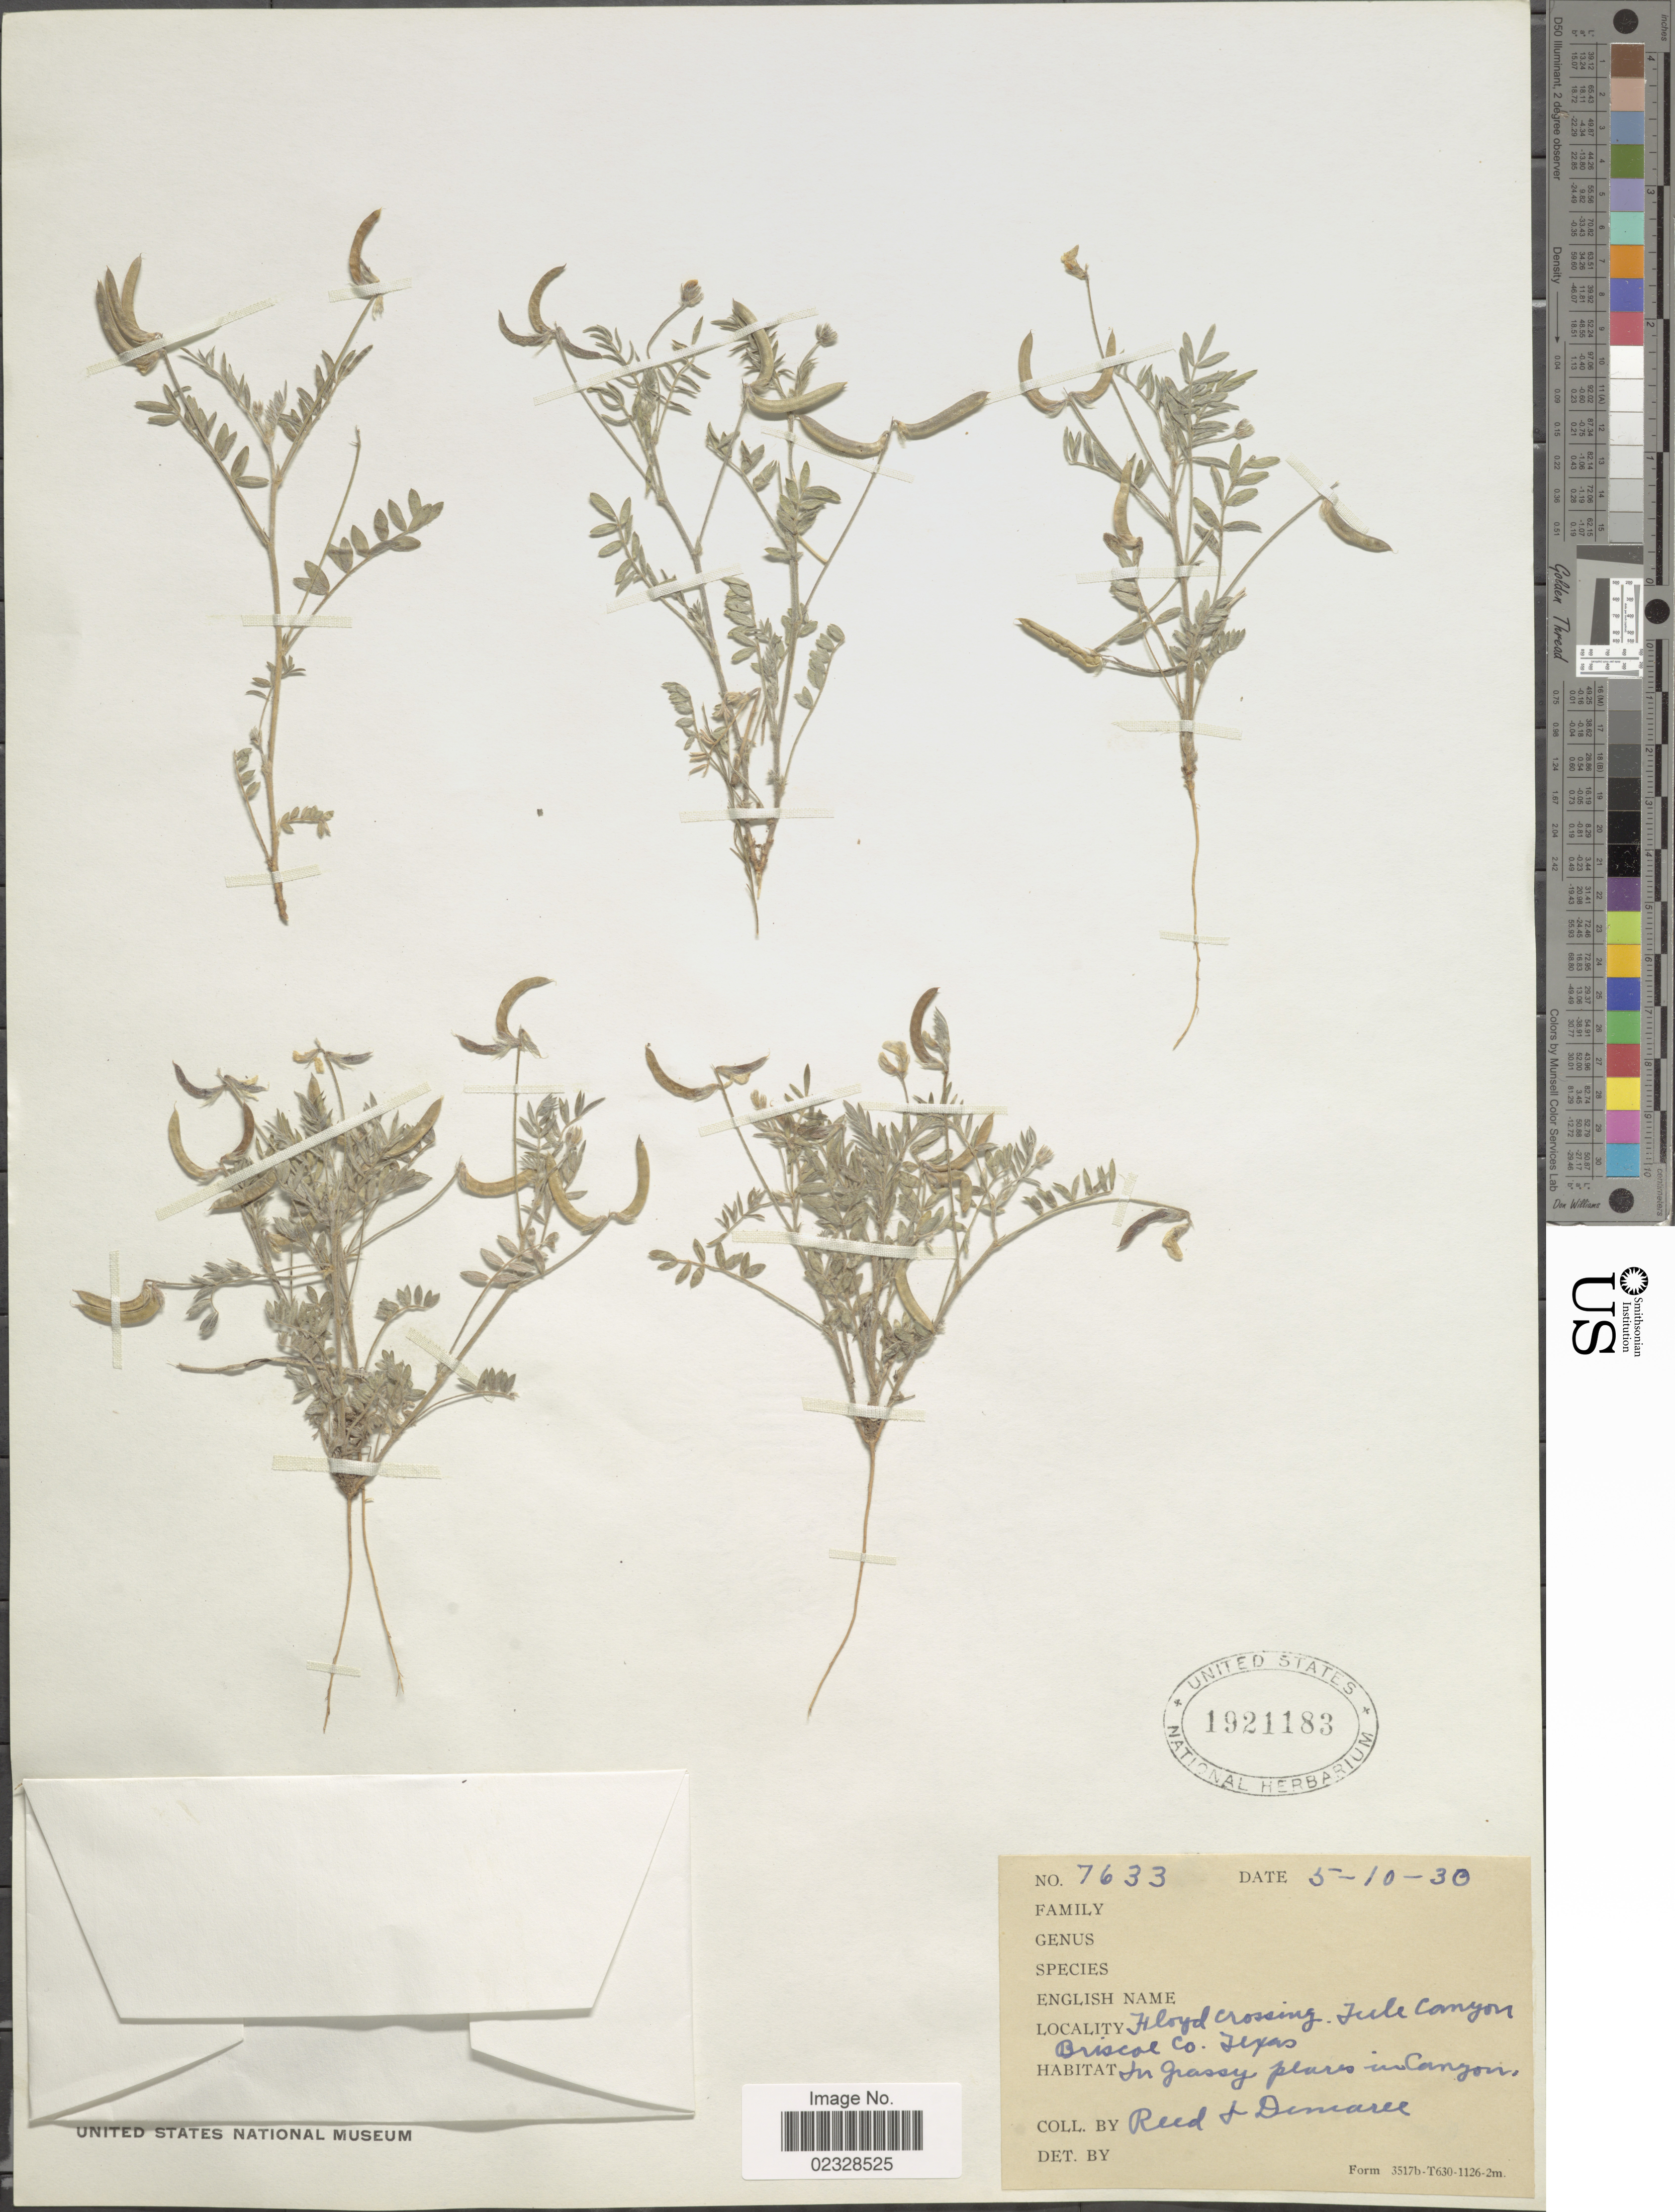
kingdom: Plantae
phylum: Tracheophyta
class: Magnoliopsida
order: Fabales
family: Fabaceae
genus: Astragalus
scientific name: Astragalus acutirostris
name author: S. Watson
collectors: -. Reed & -. Demaree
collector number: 7633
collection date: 1930-05-10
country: United States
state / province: Texas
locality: Floyd Crossing, Jule Canyon. Briscoe Co.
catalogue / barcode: US 1921183